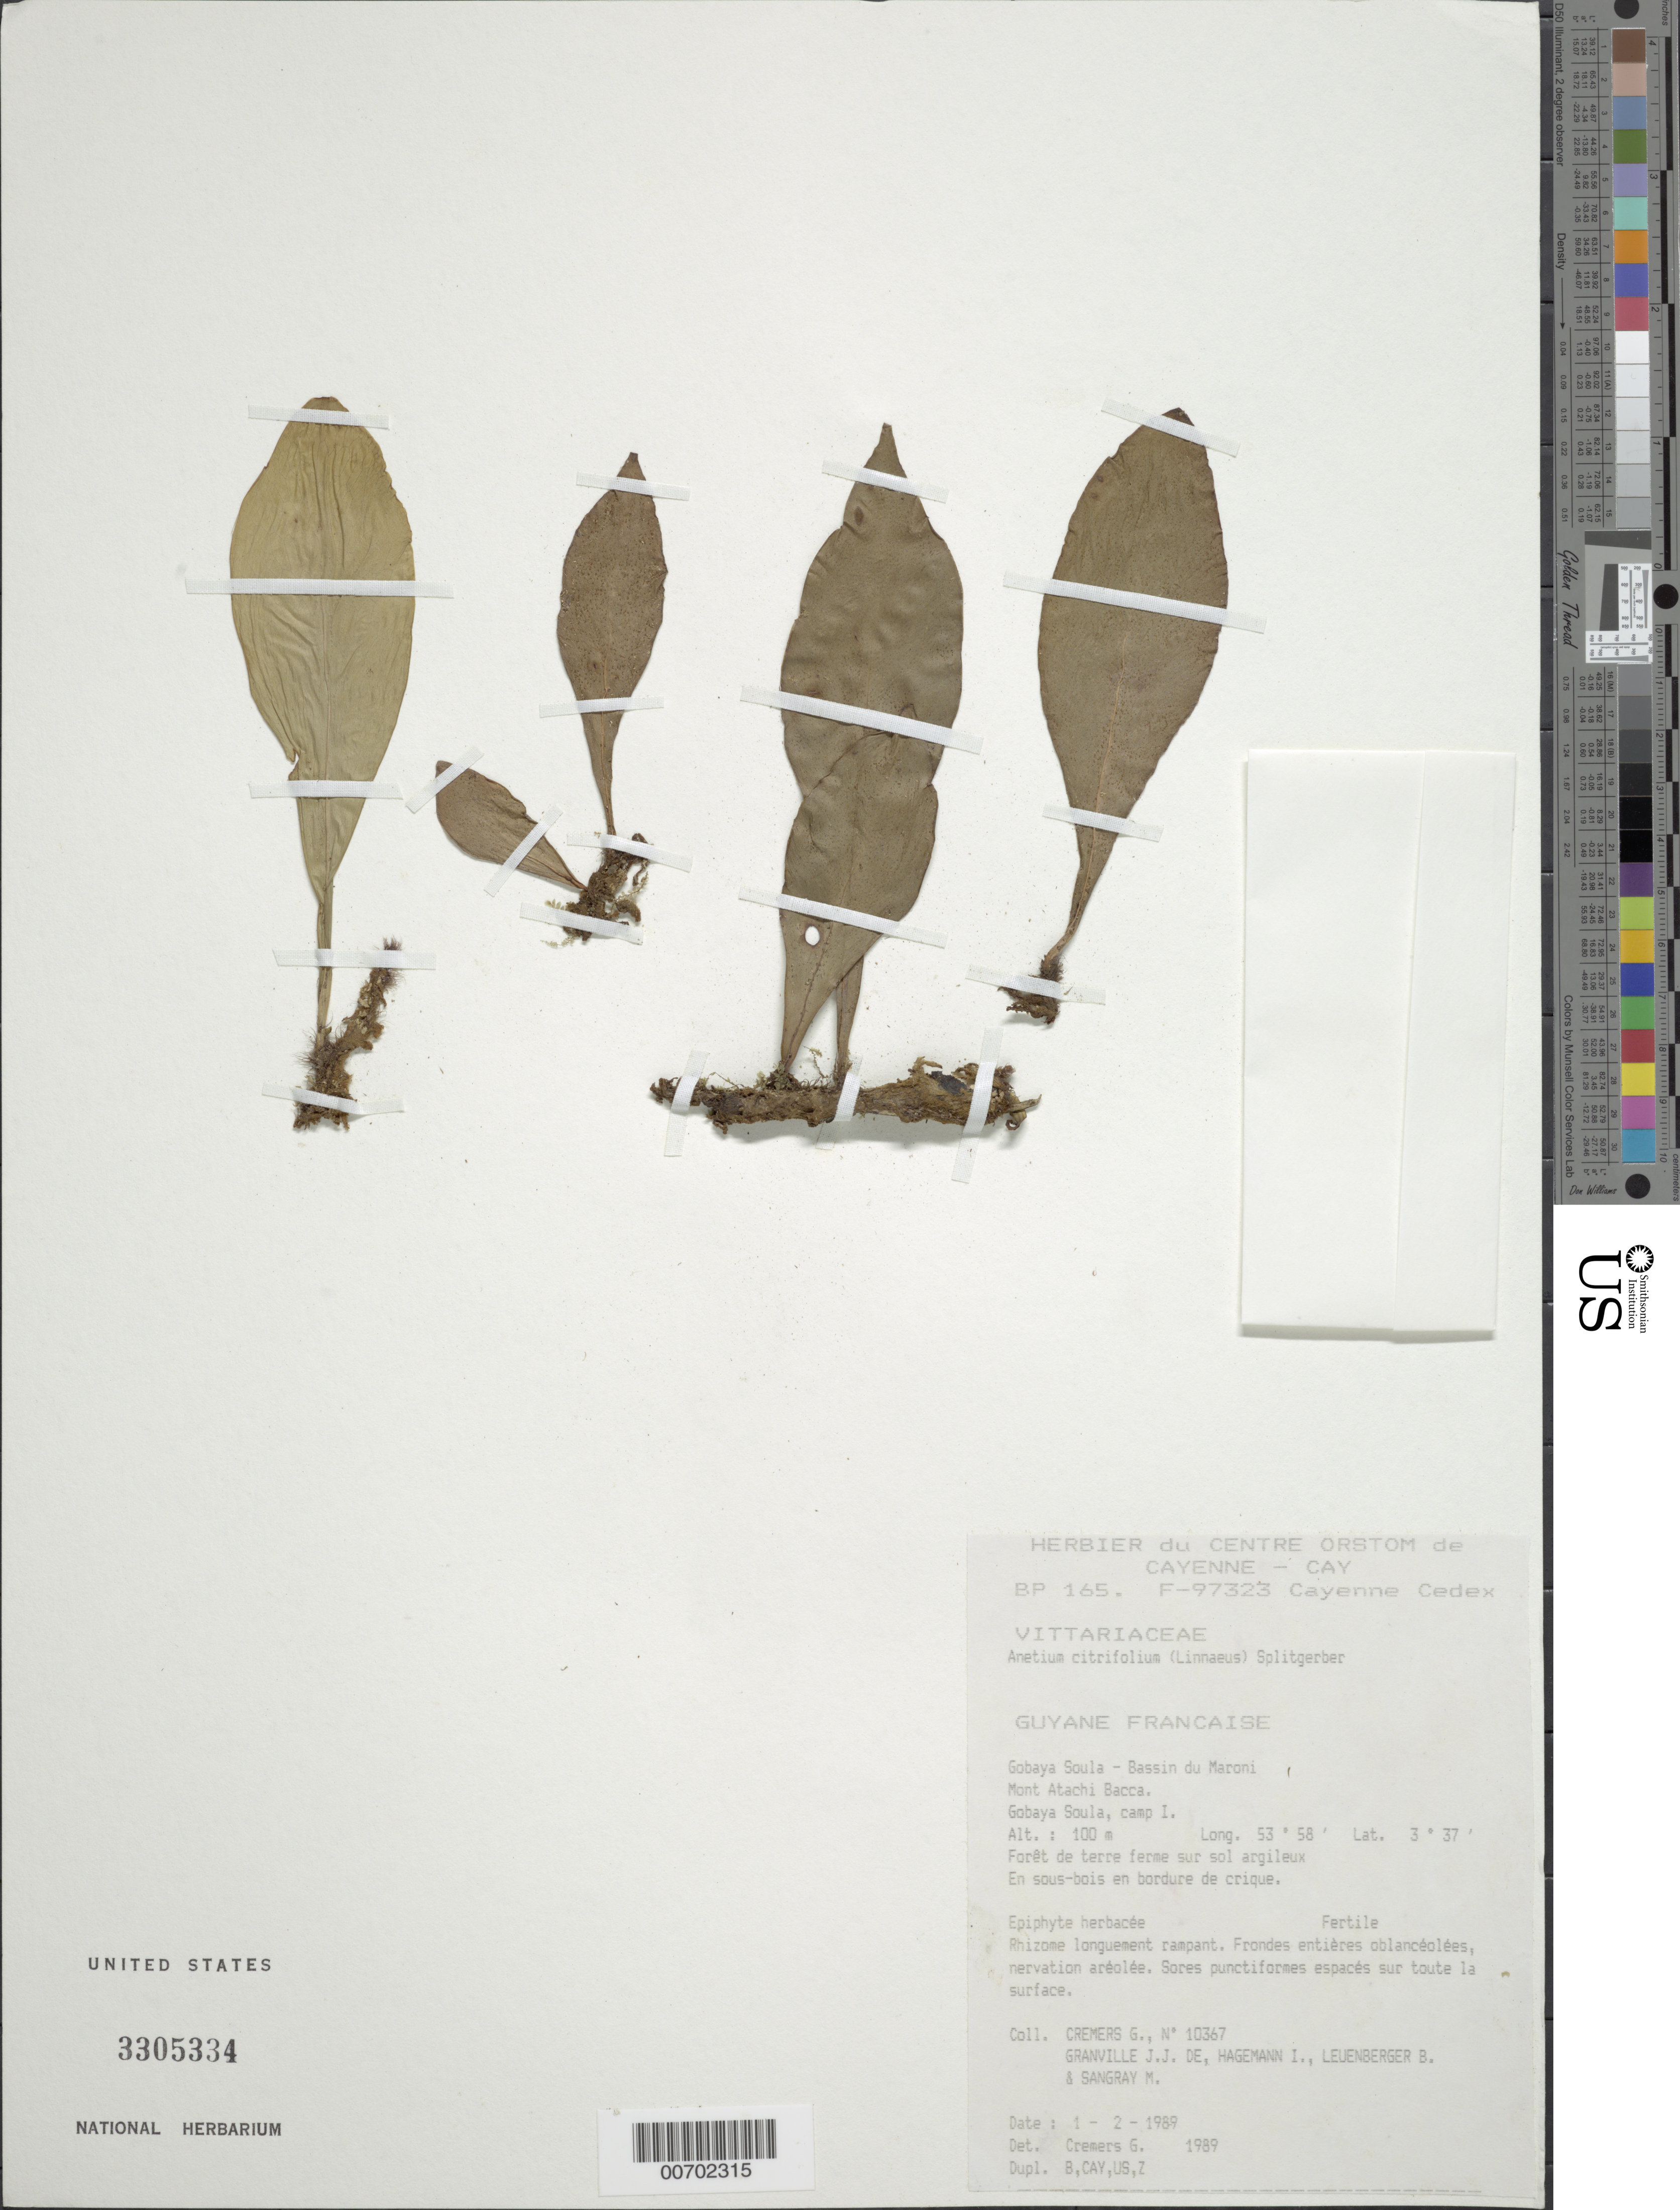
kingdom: Plantae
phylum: Tracheophyta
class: Polypodiopsida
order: Polypodiales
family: Pteridaceae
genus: Anetium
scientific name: Anetium citrifolium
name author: (L.) Splitg.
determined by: Cremers, Georges A.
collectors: G. Cremers et al.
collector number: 10367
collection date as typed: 1-Feb-89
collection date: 1989-02-01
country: French Guiana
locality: Mont Atachi Bacca, Gobaya Soula, Bassin du Maroni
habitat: Forest on terra firma; clay soil along creek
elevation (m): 100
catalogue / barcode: US 3305334